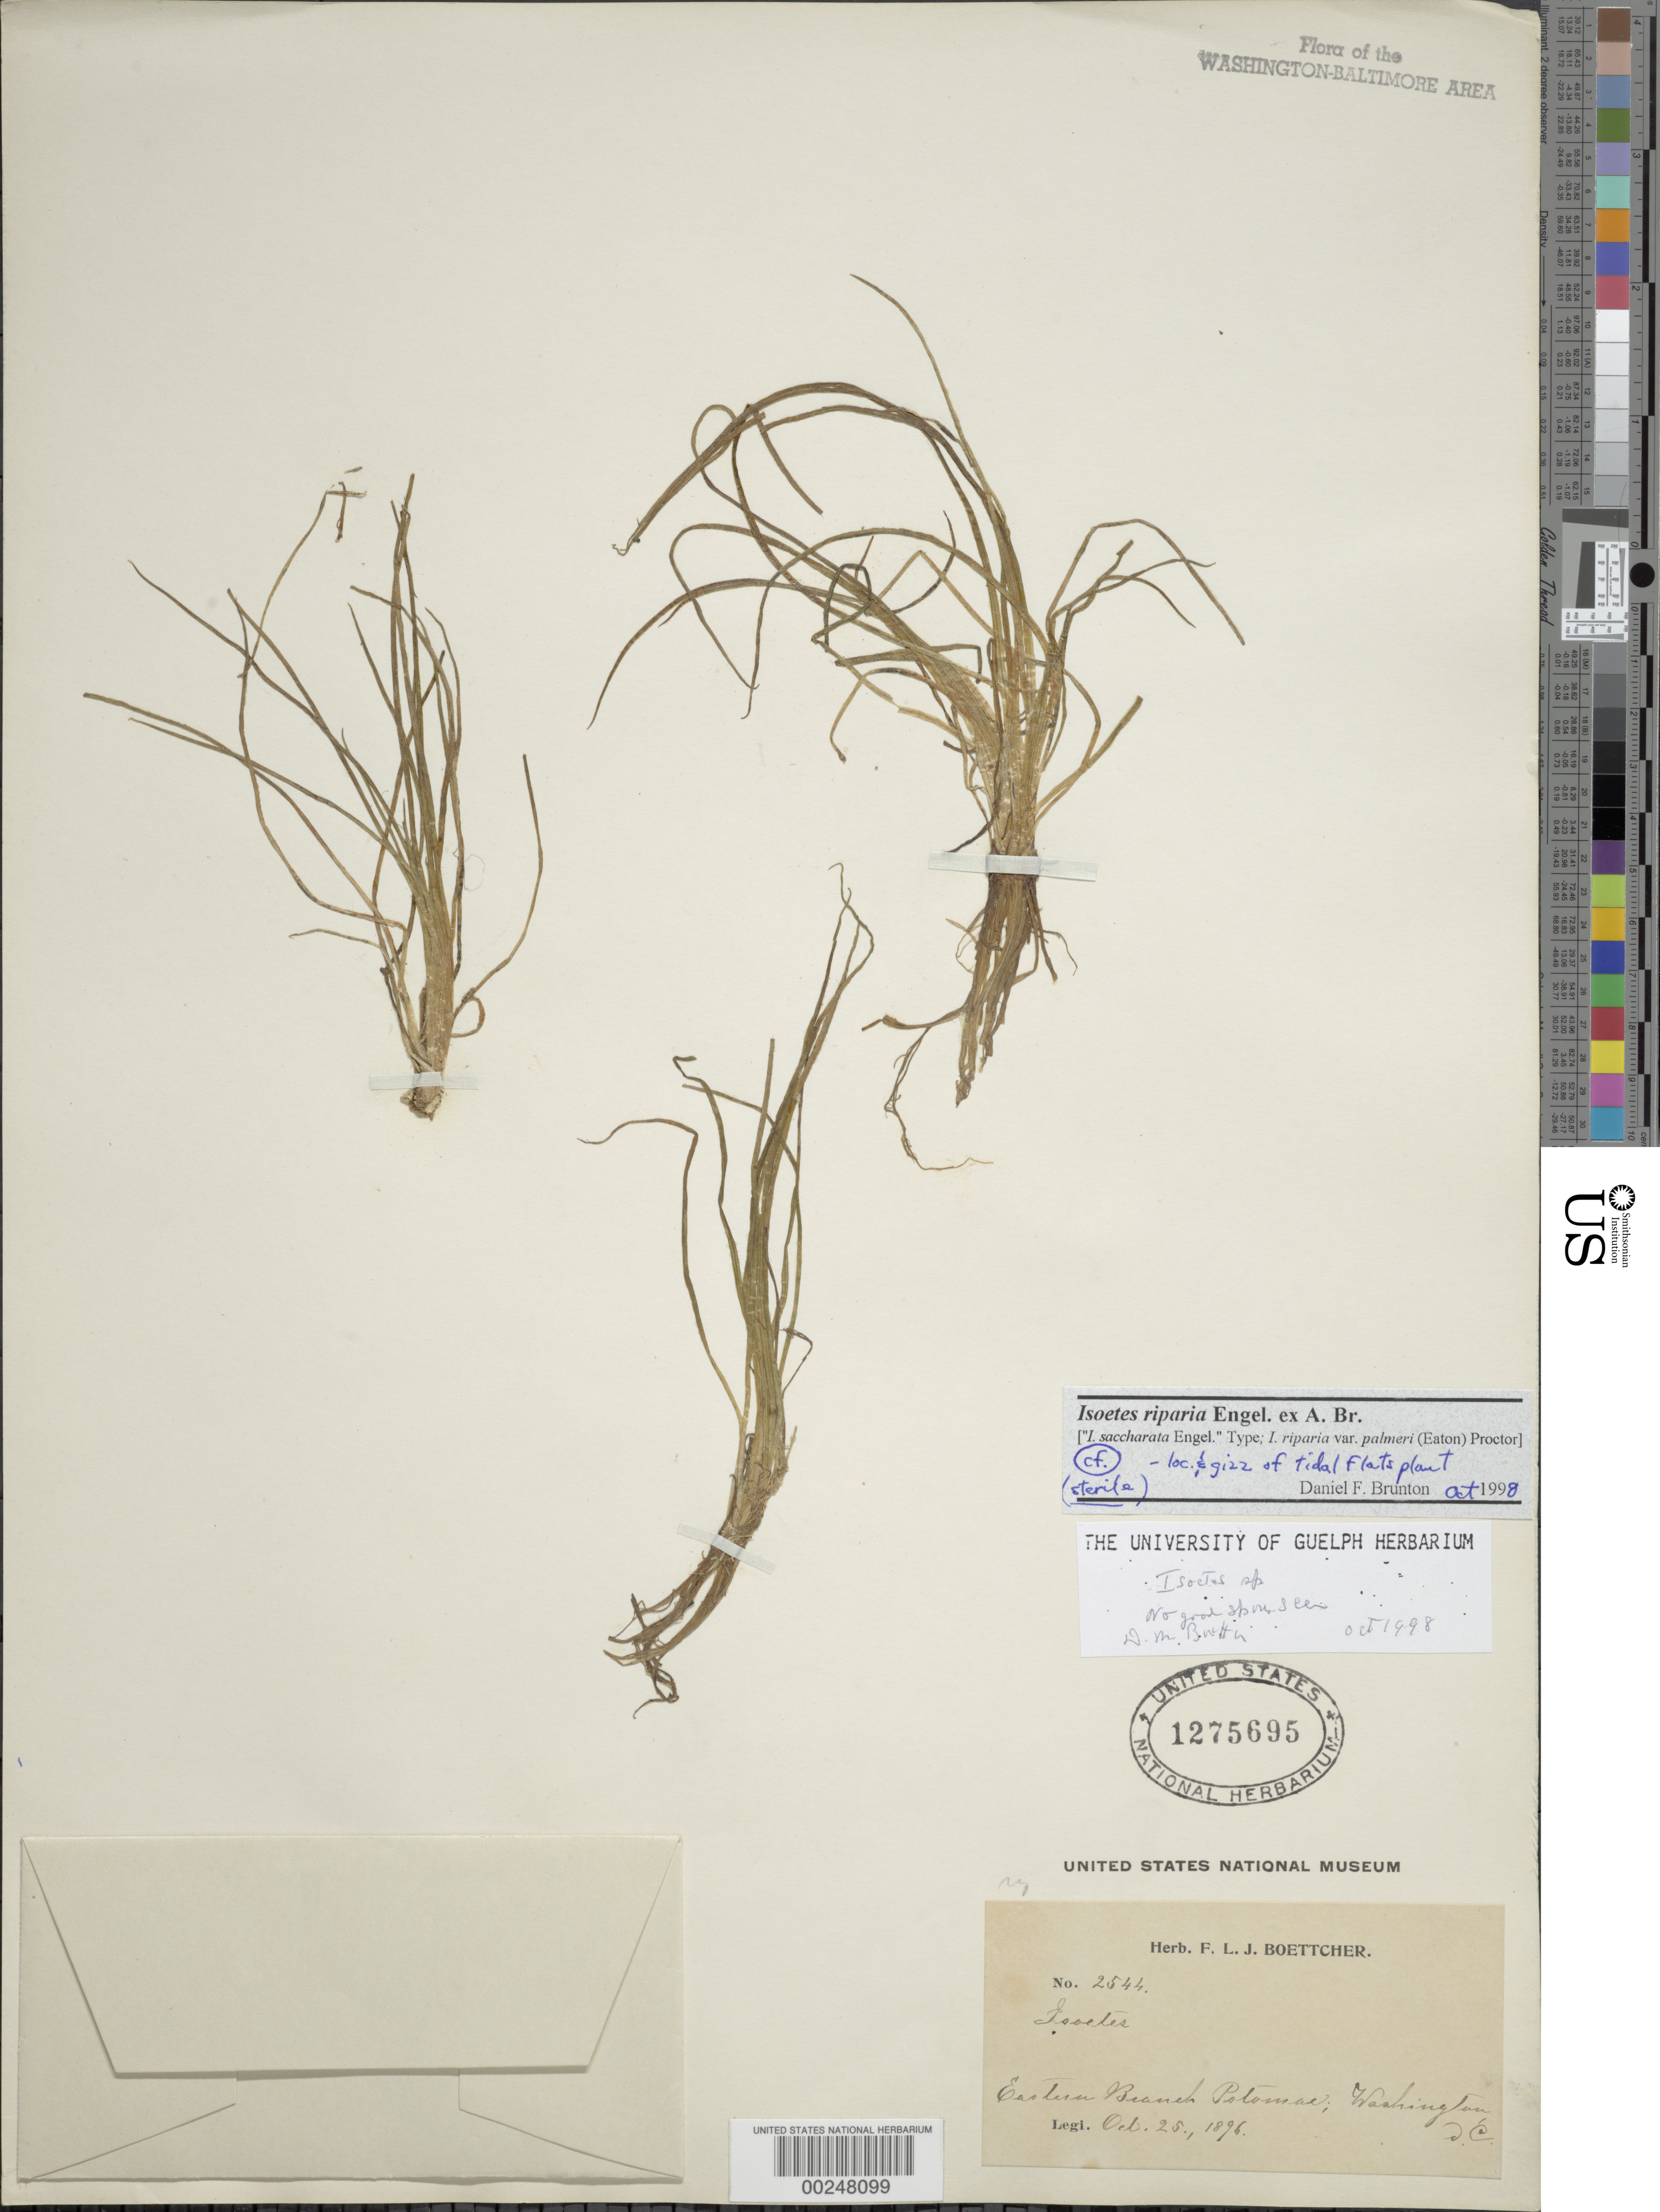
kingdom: Plantae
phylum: Tracheophyta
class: Lycopodiopsida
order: Isoetales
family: Isoetaceae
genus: Isoetes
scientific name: Isoetes riparia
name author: Engelm. ex A. Braun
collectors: F. Boettcher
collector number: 2544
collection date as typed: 25 Oct 1896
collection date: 1896-10-25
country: United States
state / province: District of Columbia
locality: Eastern Branch Potomac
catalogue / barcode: US 1275695